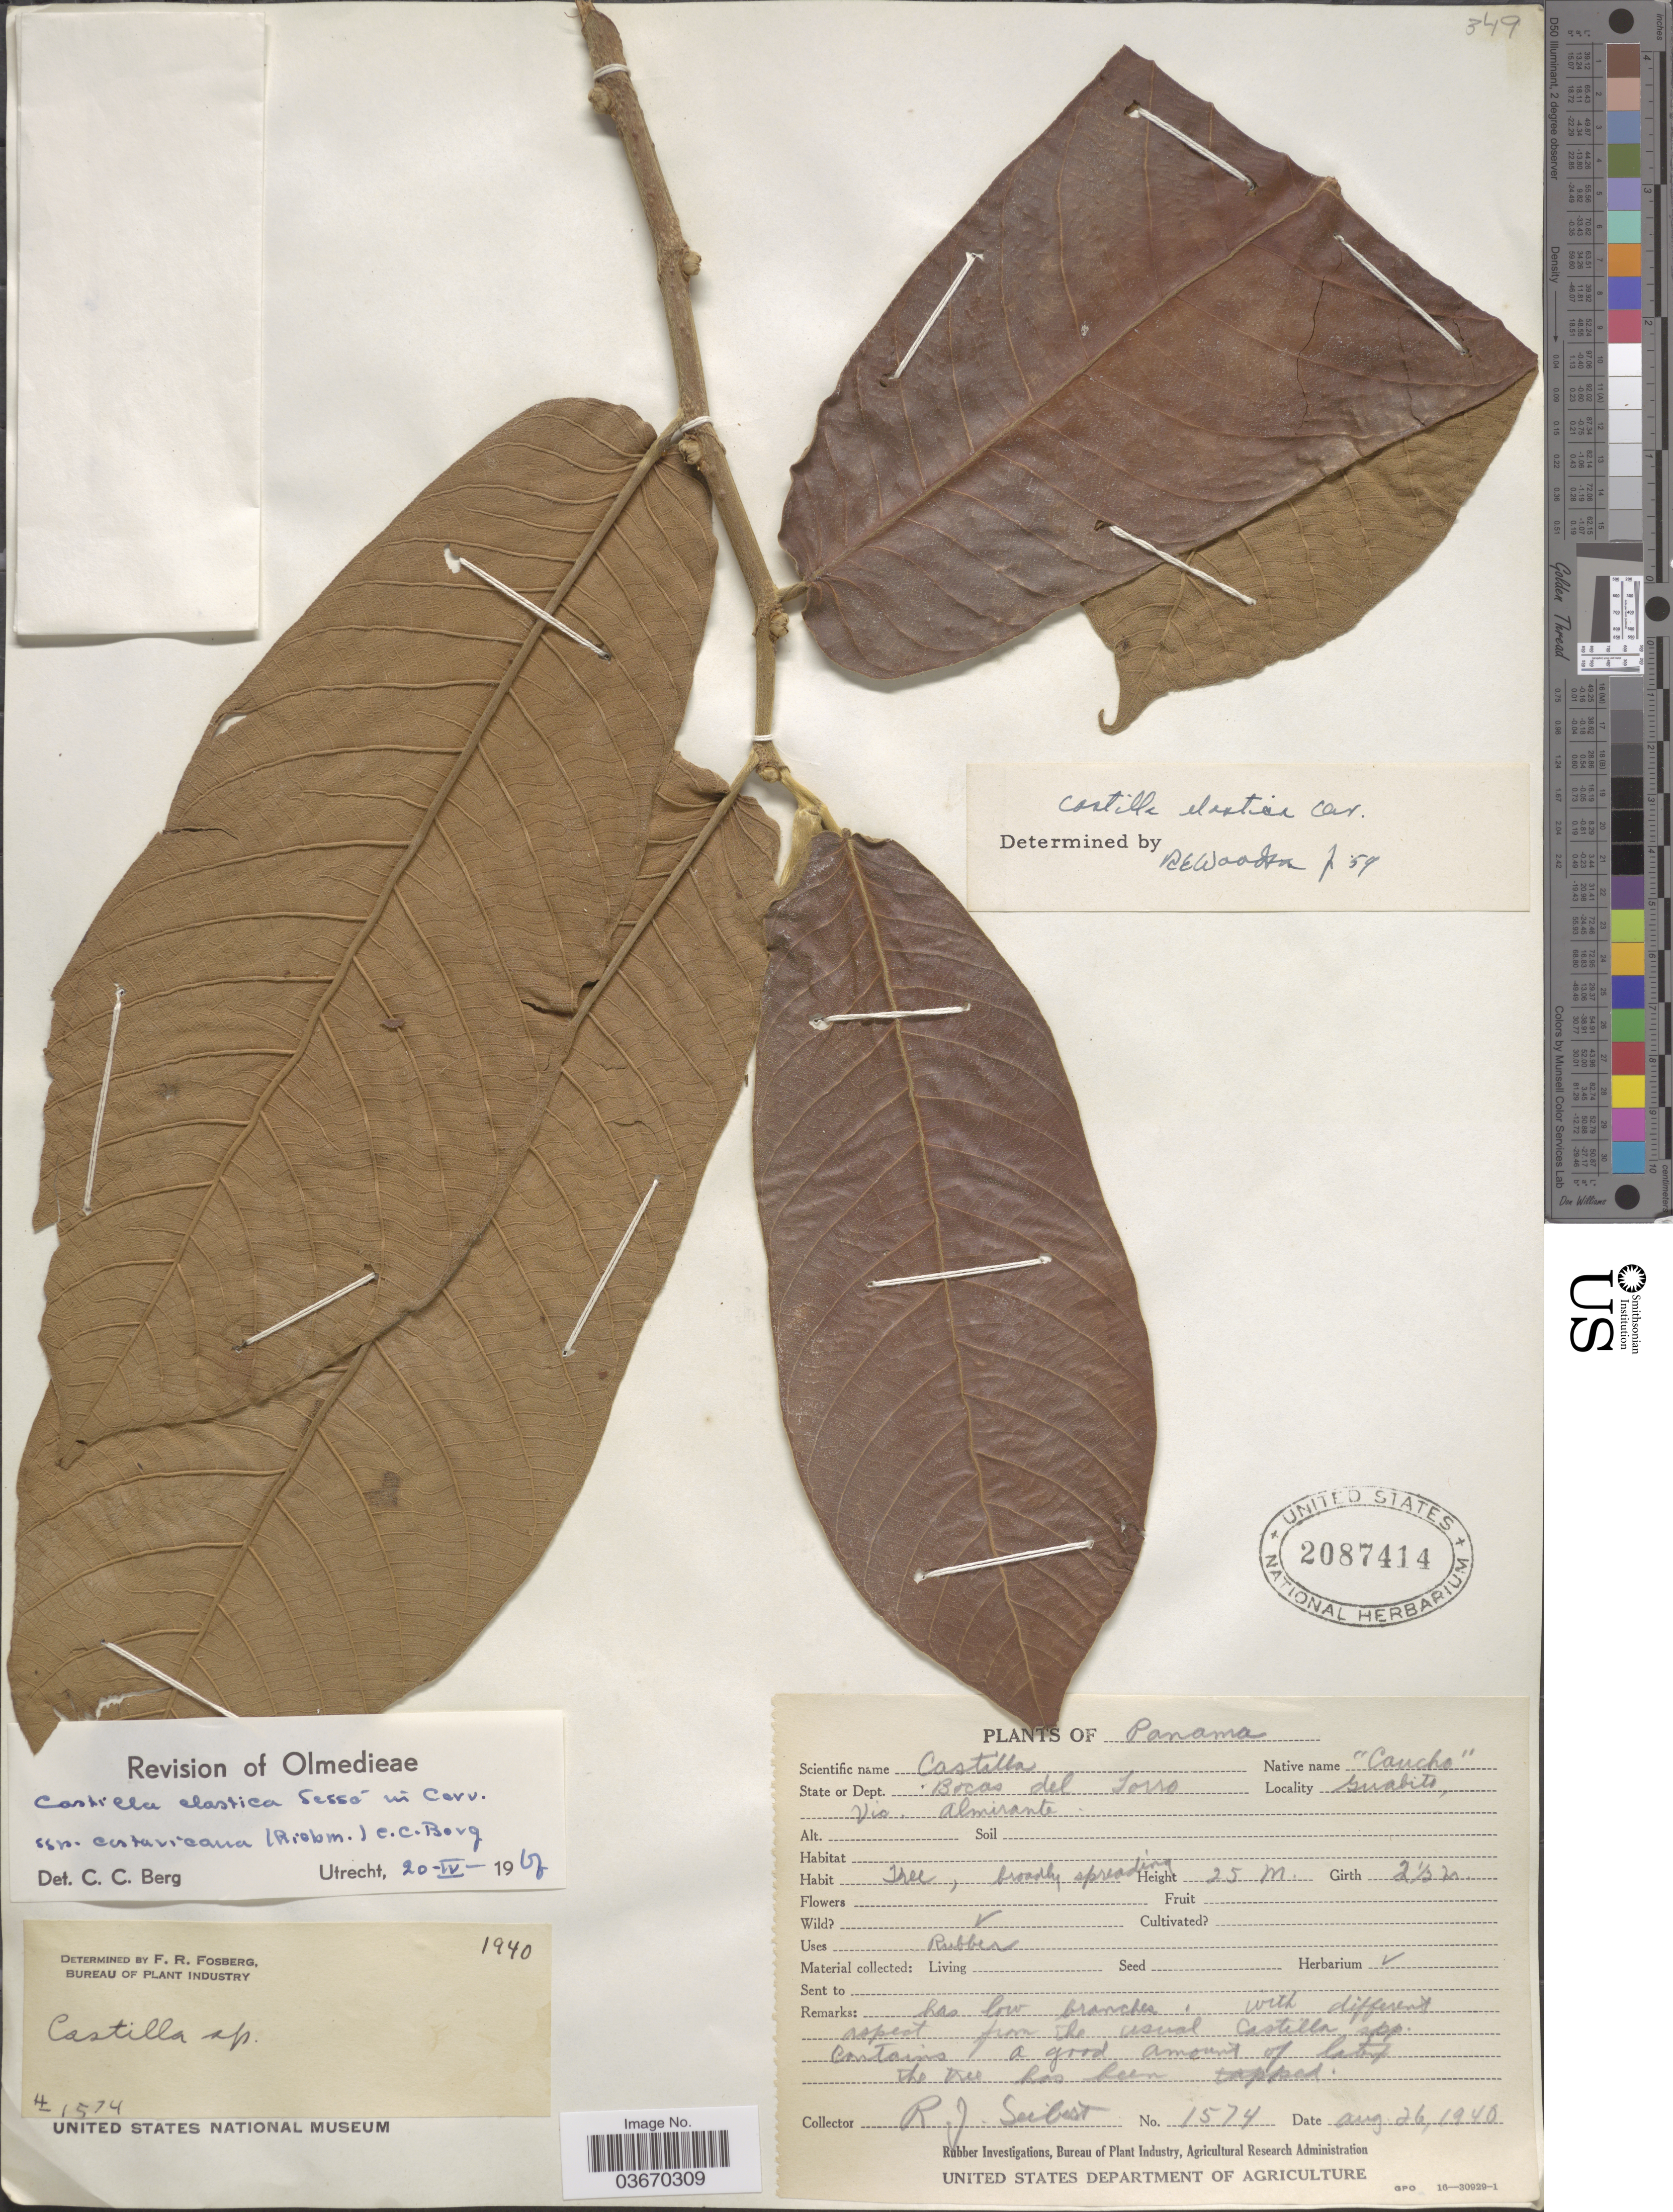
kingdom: Plantae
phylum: Tracheophyta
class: Magnoliopsida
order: Rosales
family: Moraceae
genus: Castilla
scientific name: Castilla elastica subsp. costaricana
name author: (Liebm.) C.C. Berg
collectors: R. J. Seibert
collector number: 1574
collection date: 1940-08-26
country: Panama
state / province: Bocas del Toro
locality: Guabito, Vic. Almirante.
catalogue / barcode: US 2087414